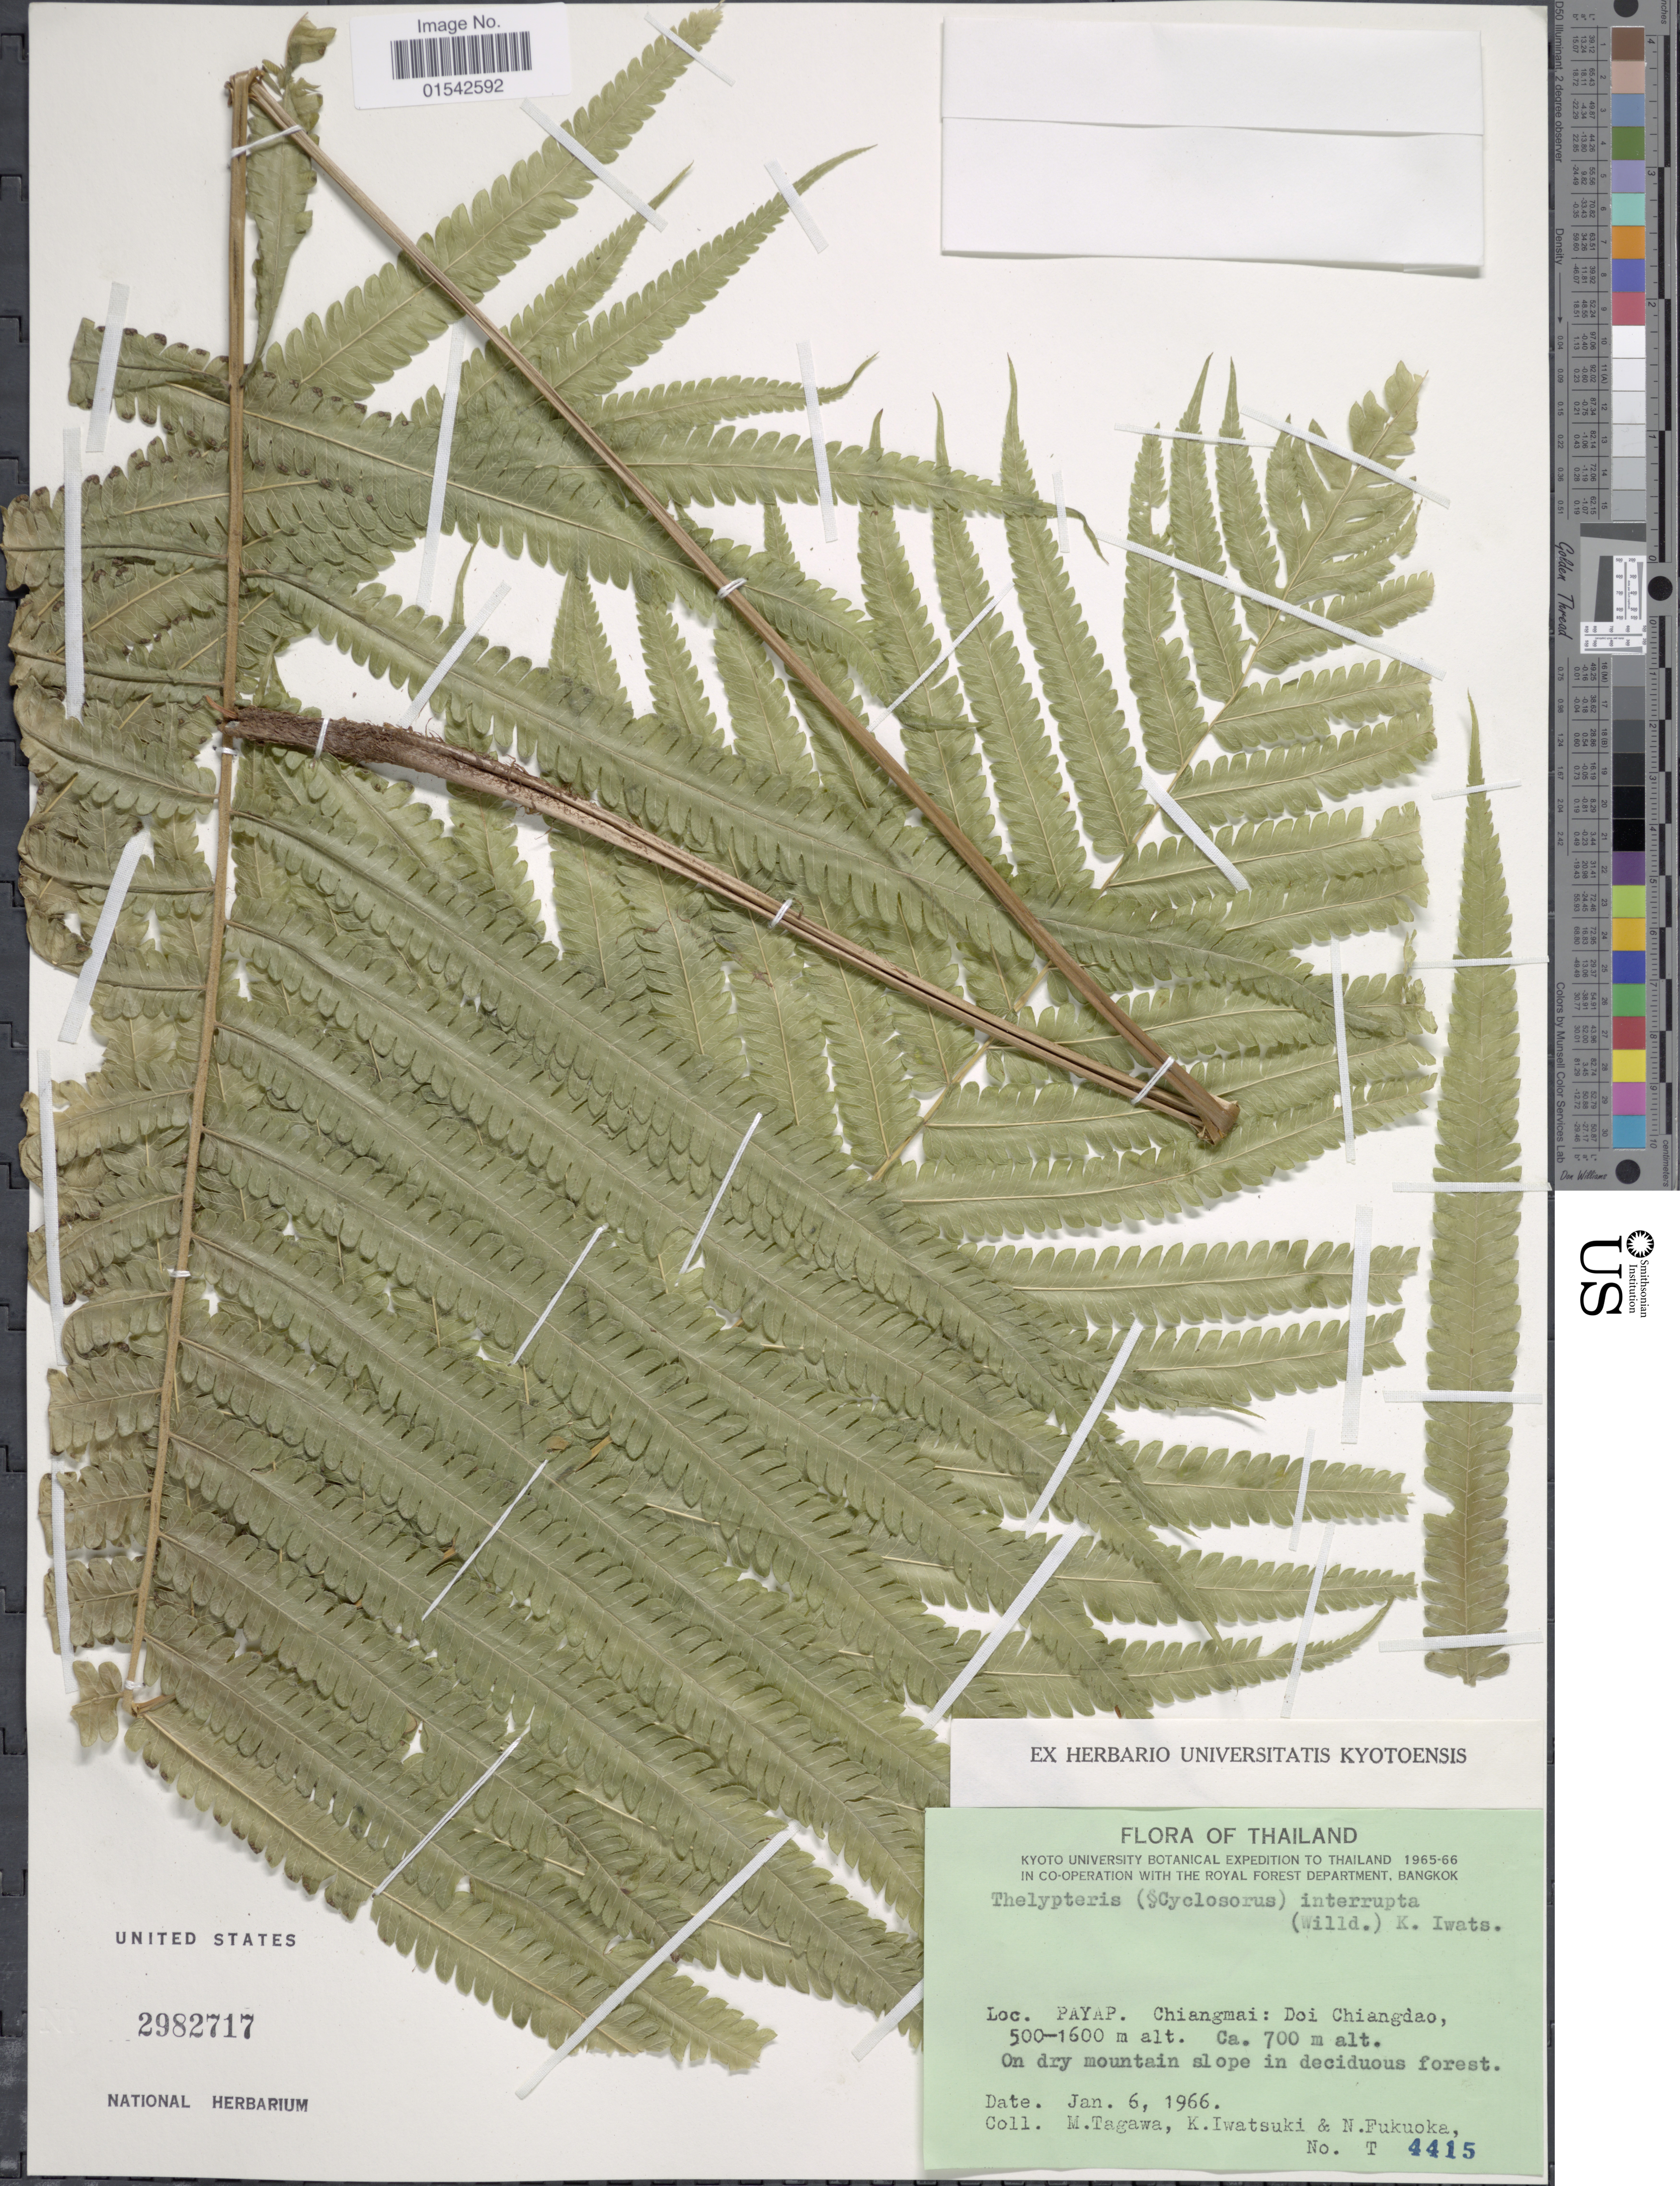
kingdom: Plantae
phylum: Tracheophyta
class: Polypodiopsida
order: Polypodiales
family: Thelypteridaceae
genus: Cyclosorus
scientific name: Cyclosorus interruptus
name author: (Willd.) H. Itô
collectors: M. Tagawa, K. Iwatsuki & N. Fukuoka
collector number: T4415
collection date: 1966-01-06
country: Thailand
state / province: Chiang Mai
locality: Payap: Doi Chiangdao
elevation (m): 500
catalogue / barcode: US 2982717